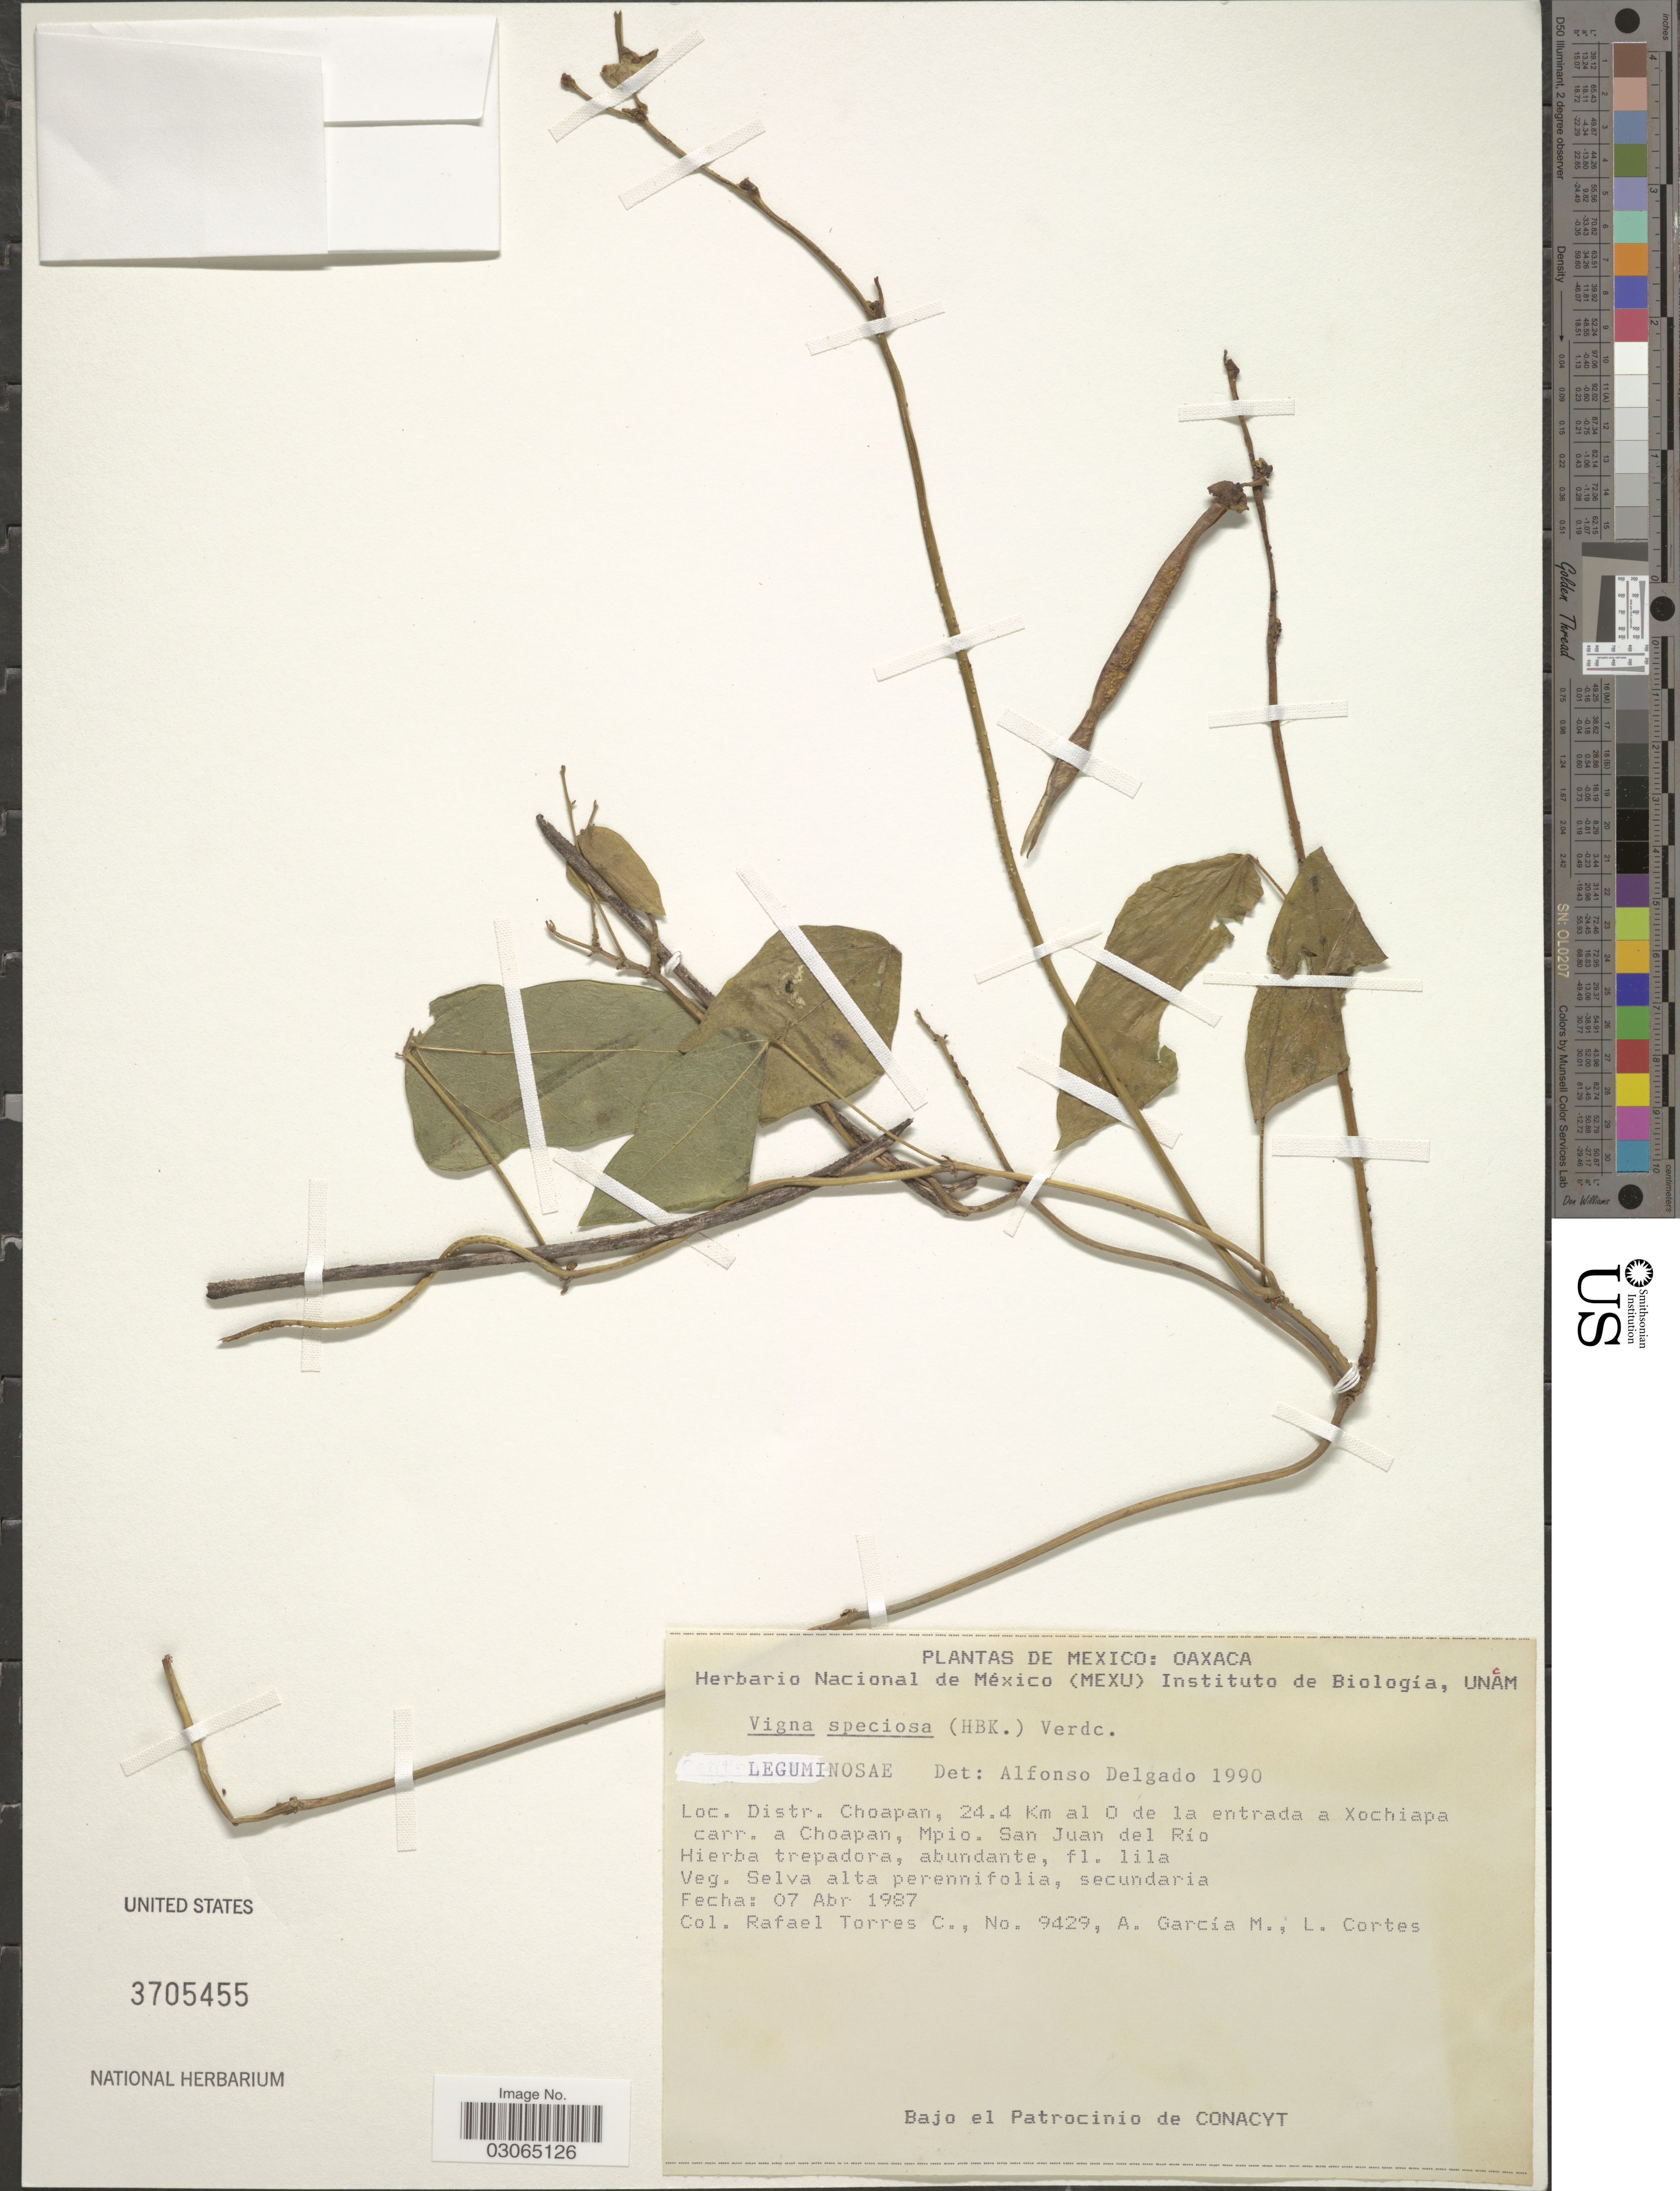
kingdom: Plantae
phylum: Tracheophyta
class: Magnoliopsida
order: Fabales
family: Fabaceae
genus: Vigna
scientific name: Vigna speciosa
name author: (Kunth) Verdc.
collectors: R. Torres C., A. García M. & L. Cortes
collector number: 9429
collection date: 1987-04-07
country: Mexico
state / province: Oaxaca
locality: Distr. Choapan, 24.4 Km al O de la entrada a Xochiapa carr. a Choapan, Mpio. San Juan del Río.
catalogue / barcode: US 3705455